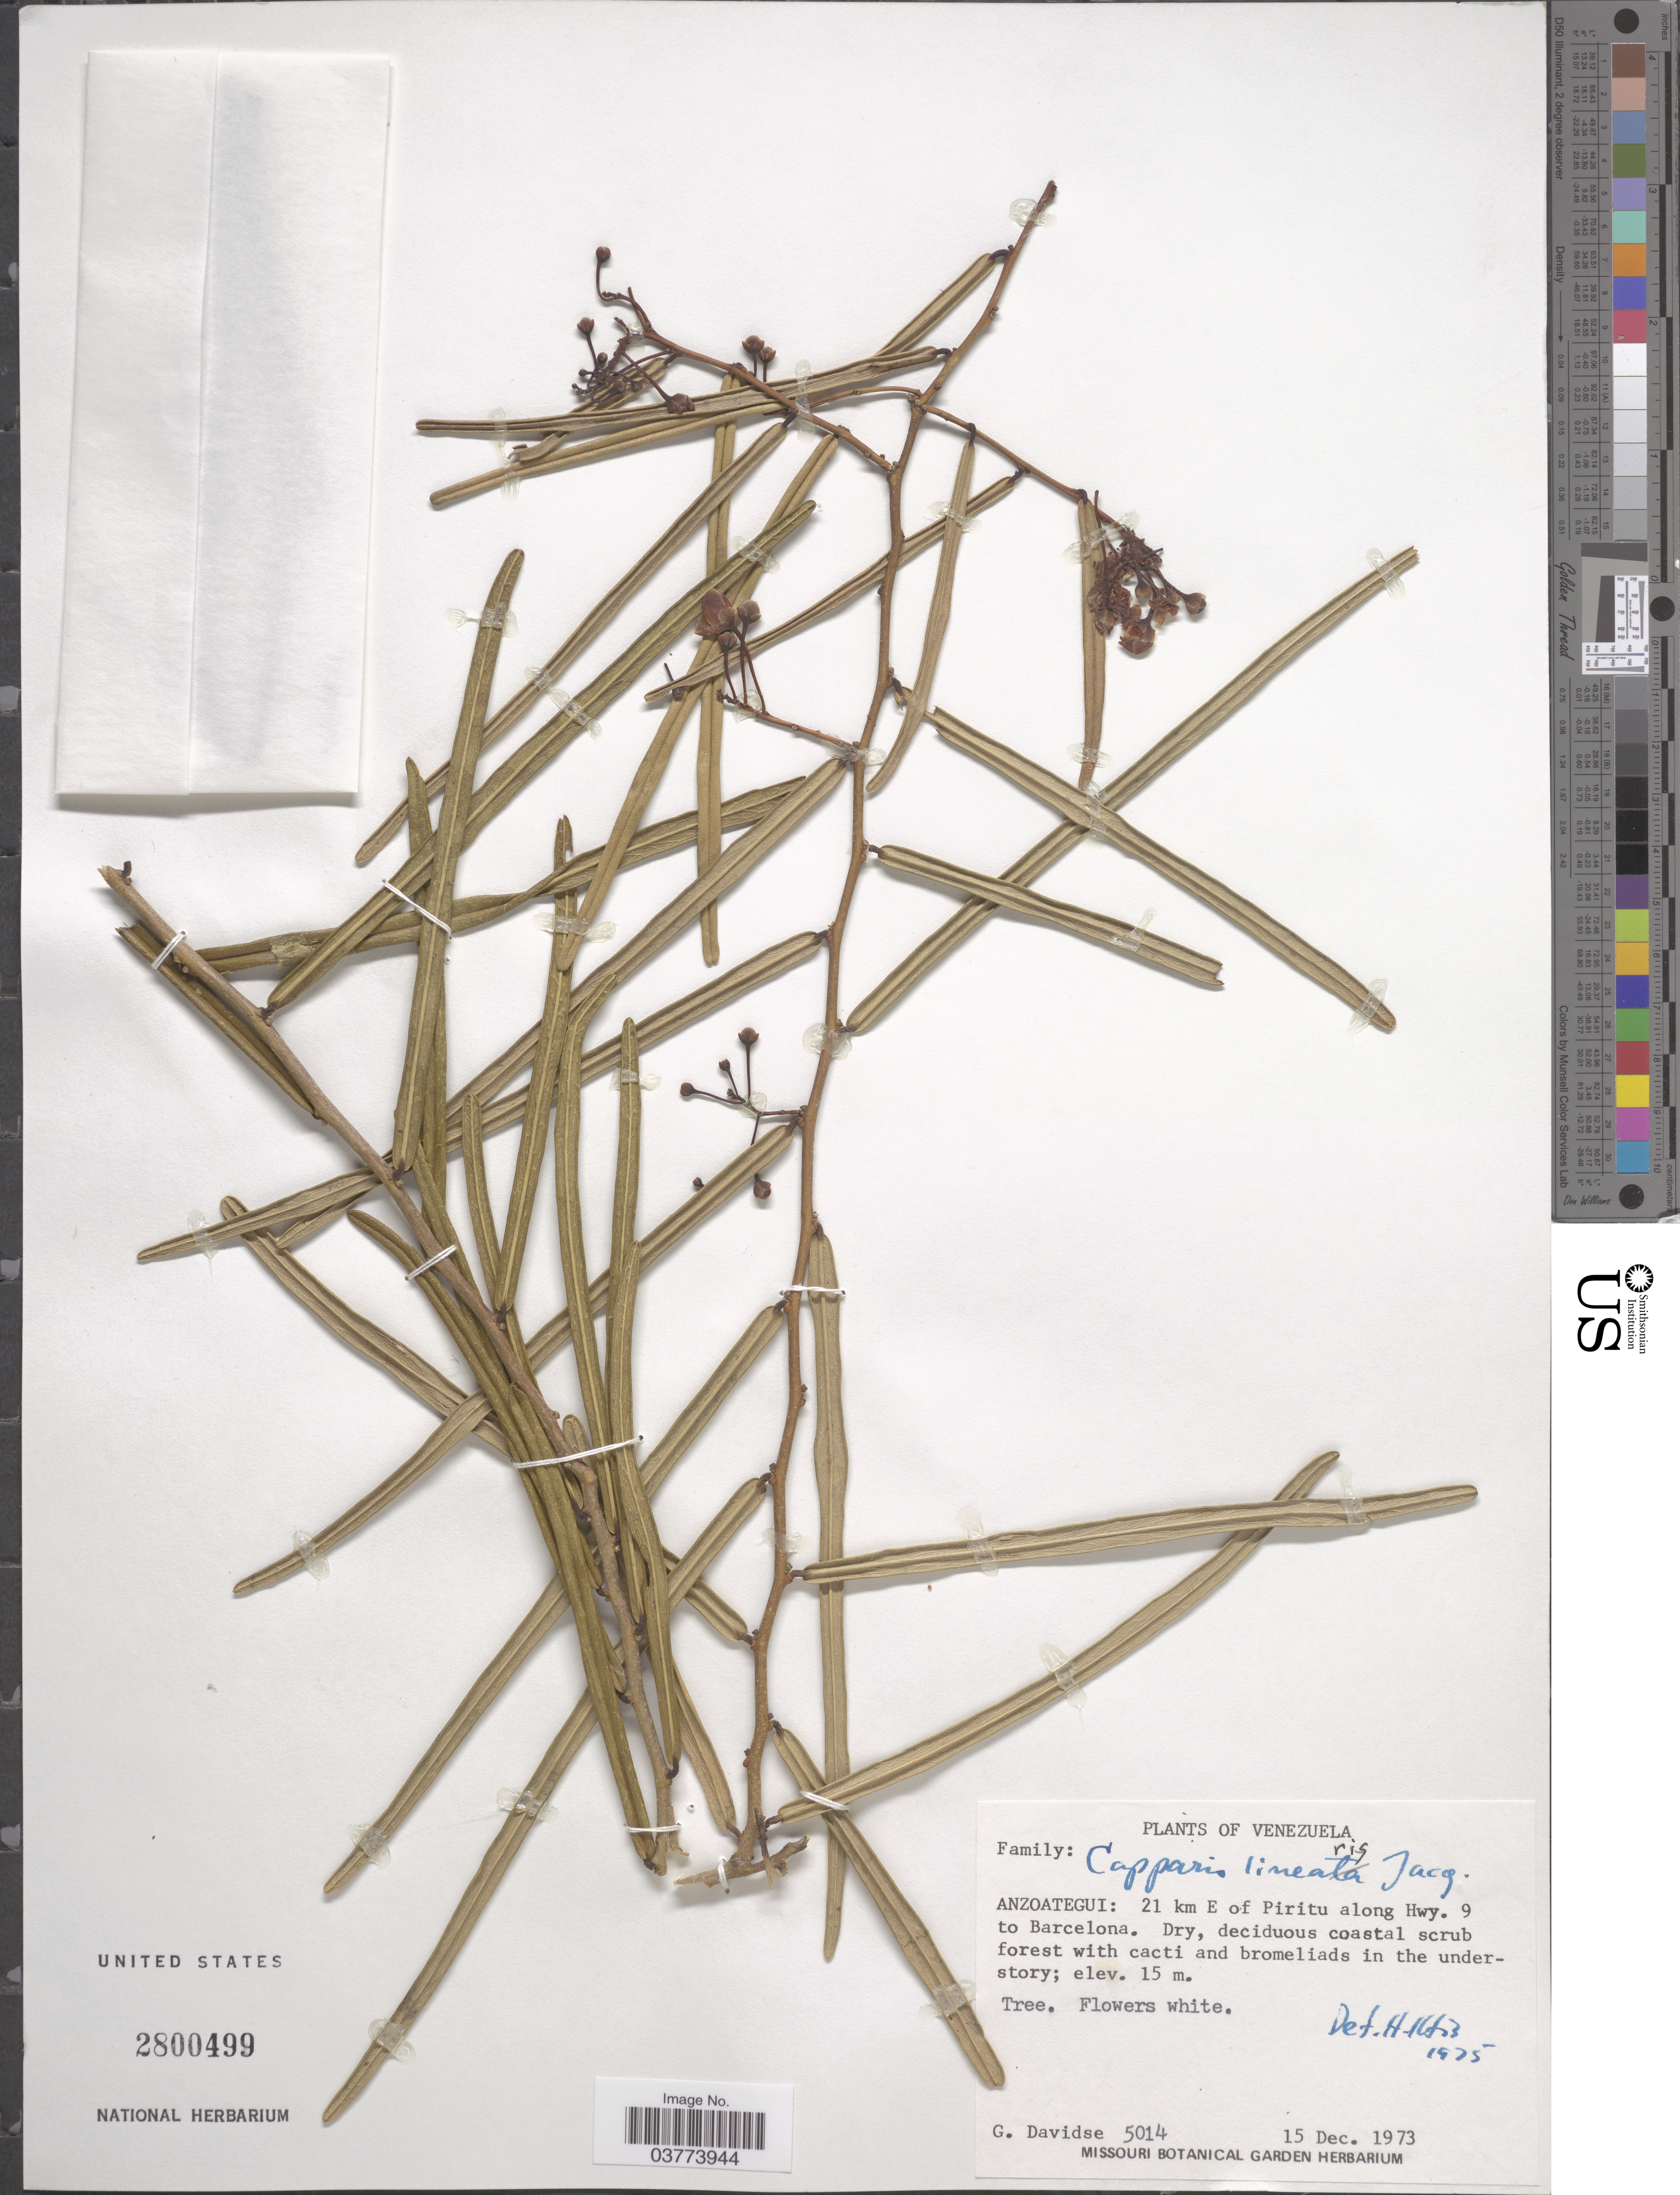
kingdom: Plantae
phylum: Tracheophyta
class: Magnoliopsida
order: Brassicales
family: Capparaceae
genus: Cynophalla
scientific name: Cynophalla linearis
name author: (Jacq.) J. Presl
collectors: G. Davidse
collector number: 5014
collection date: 1973-12-15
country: Venezuela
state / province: Anzoategui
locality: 21 km E of Piritu along Hwy. 9 to Barcelona.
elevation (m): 15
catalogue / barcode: US 2800499